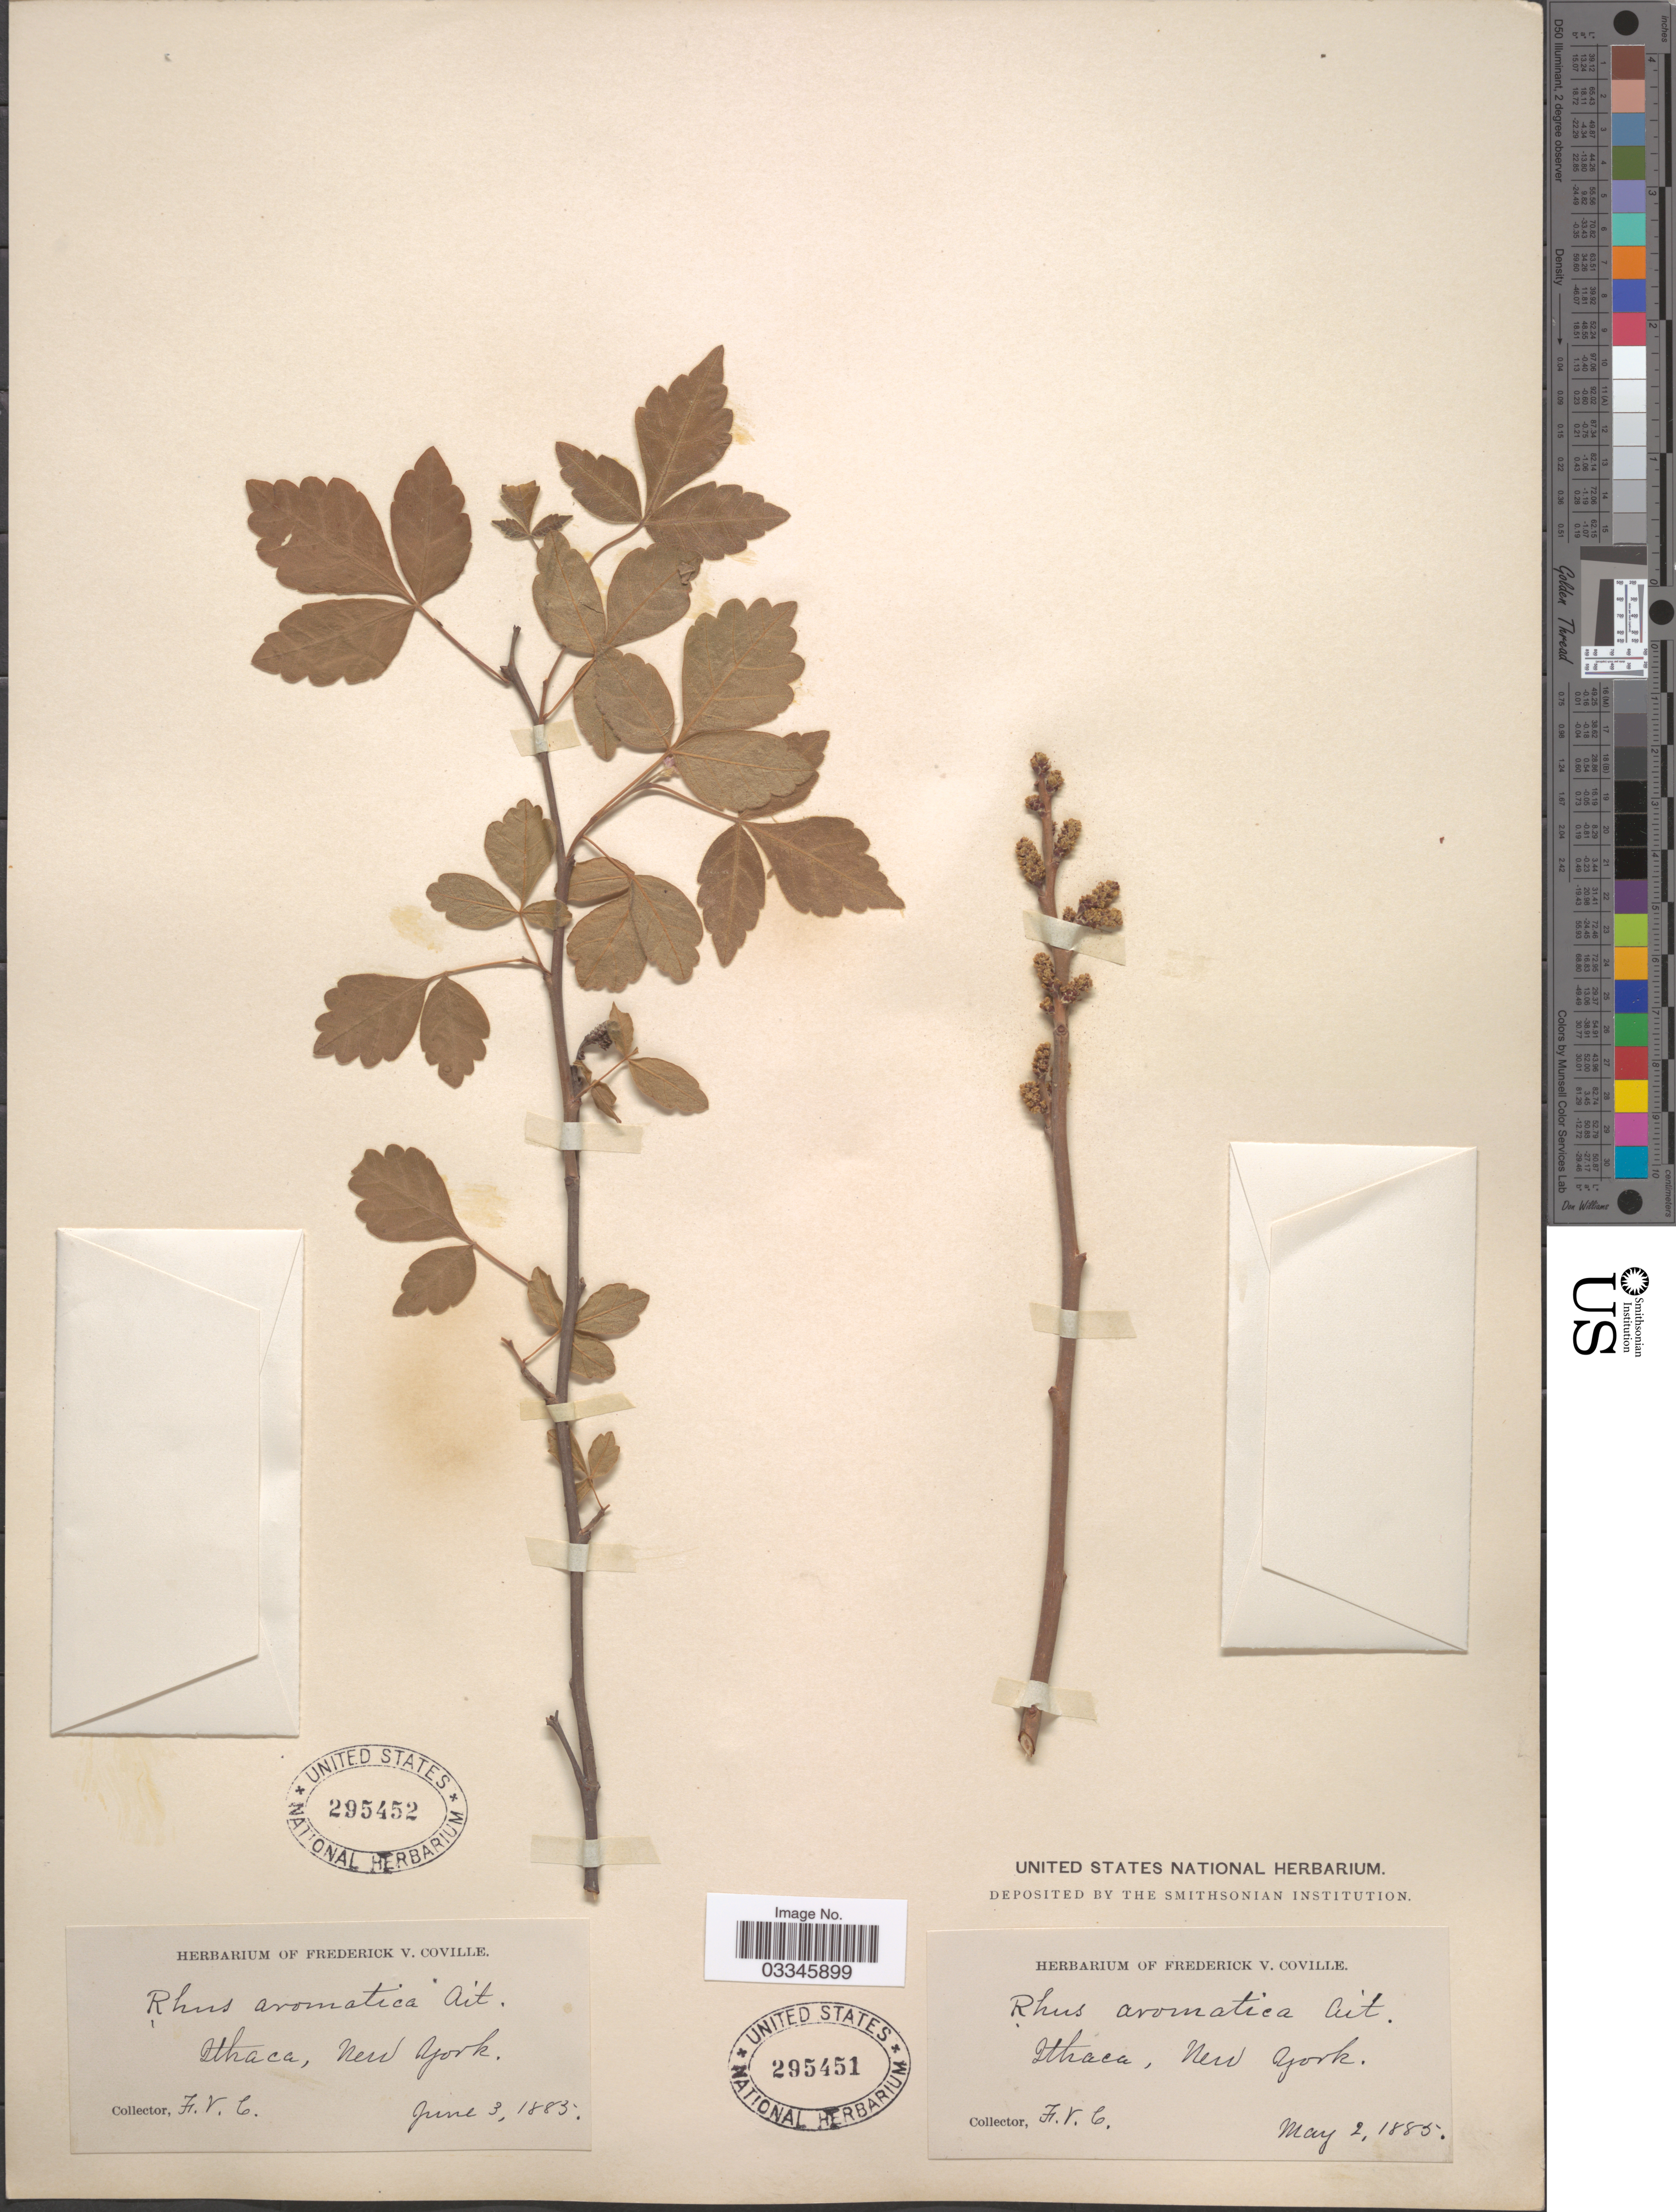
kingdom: Plantae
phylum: Tracheophyta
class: Magnoliopsida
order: Sapindales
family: Anacardiaceae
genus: Rhus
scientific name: Rhus crenata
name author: Thunb.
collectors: F. V. Coville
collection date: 1885-06-03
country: United States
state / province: New York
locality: Ithaca.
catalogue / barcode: US 295452-2